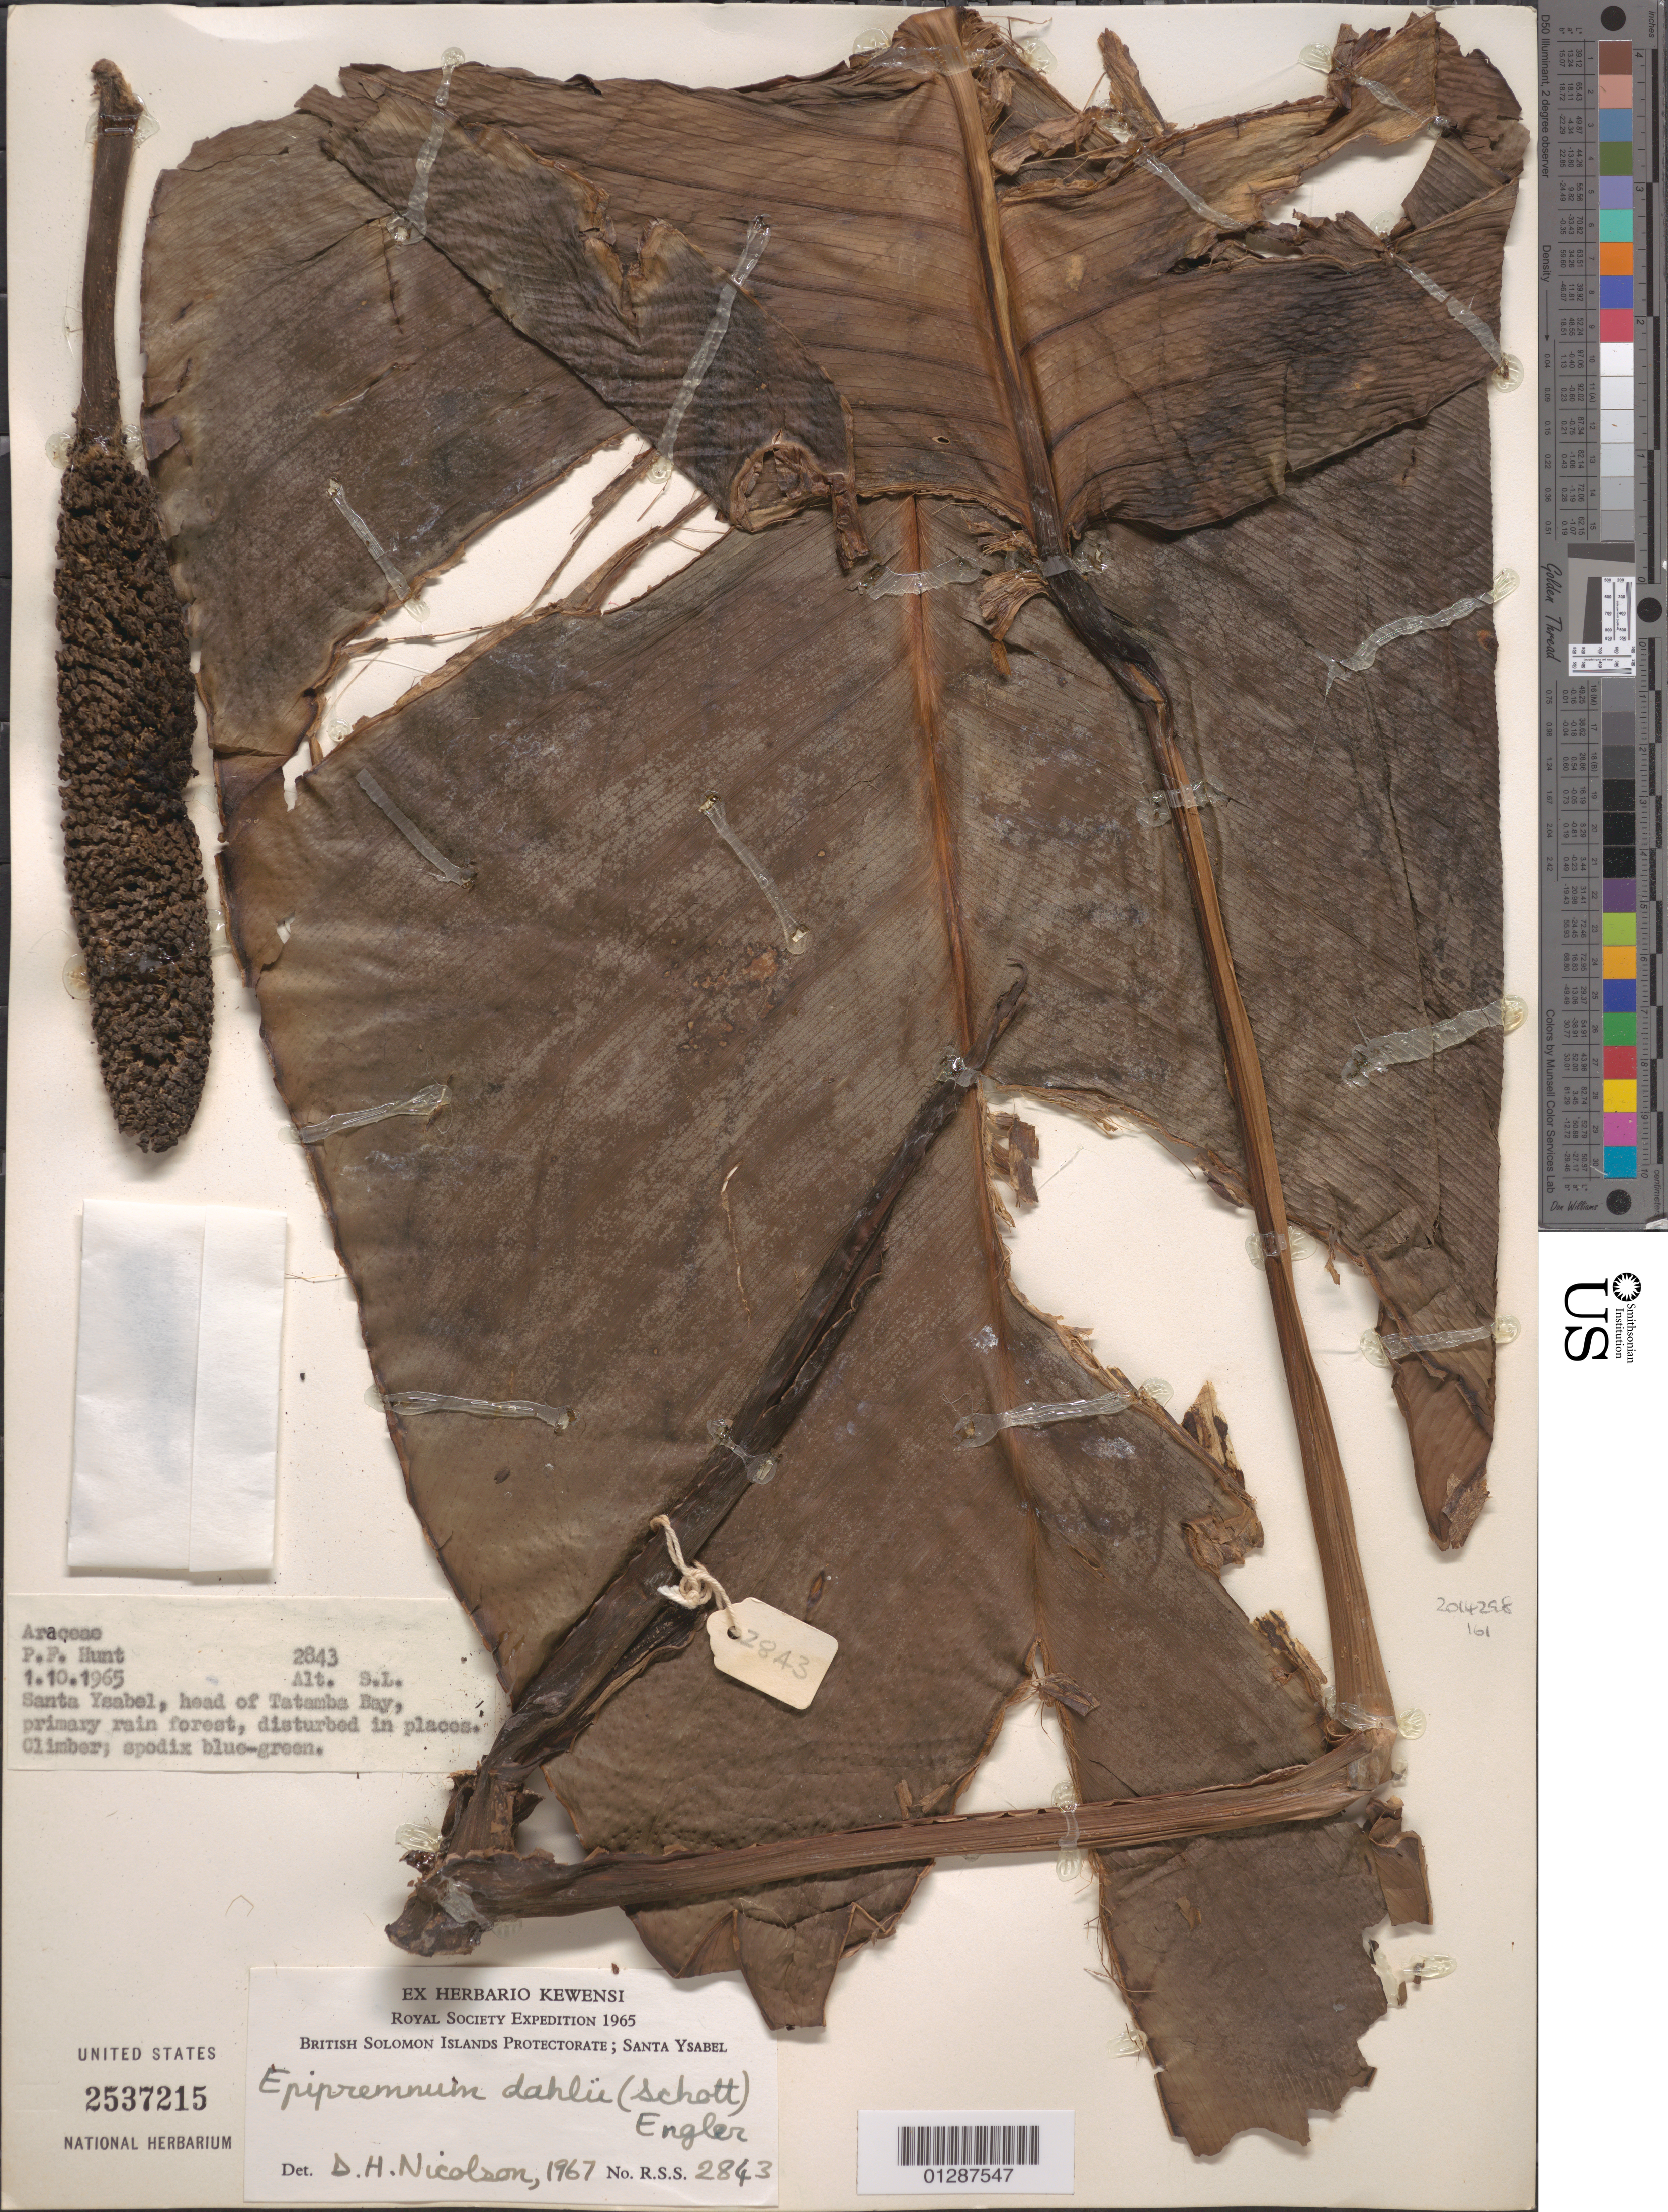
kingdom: Plantae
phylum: Tracheophyta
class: Liliopsida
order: Alismatales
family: Araceae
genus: Epipremnum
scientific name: Epipremnum dahlii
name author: Engl.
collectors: P. F. Hunt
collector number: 2843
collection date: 1965-10-01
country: Solomon Islands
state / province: Solomon Islands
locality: Santa Ysabel, head of Tatamba Bay.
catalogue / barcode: US 2537215